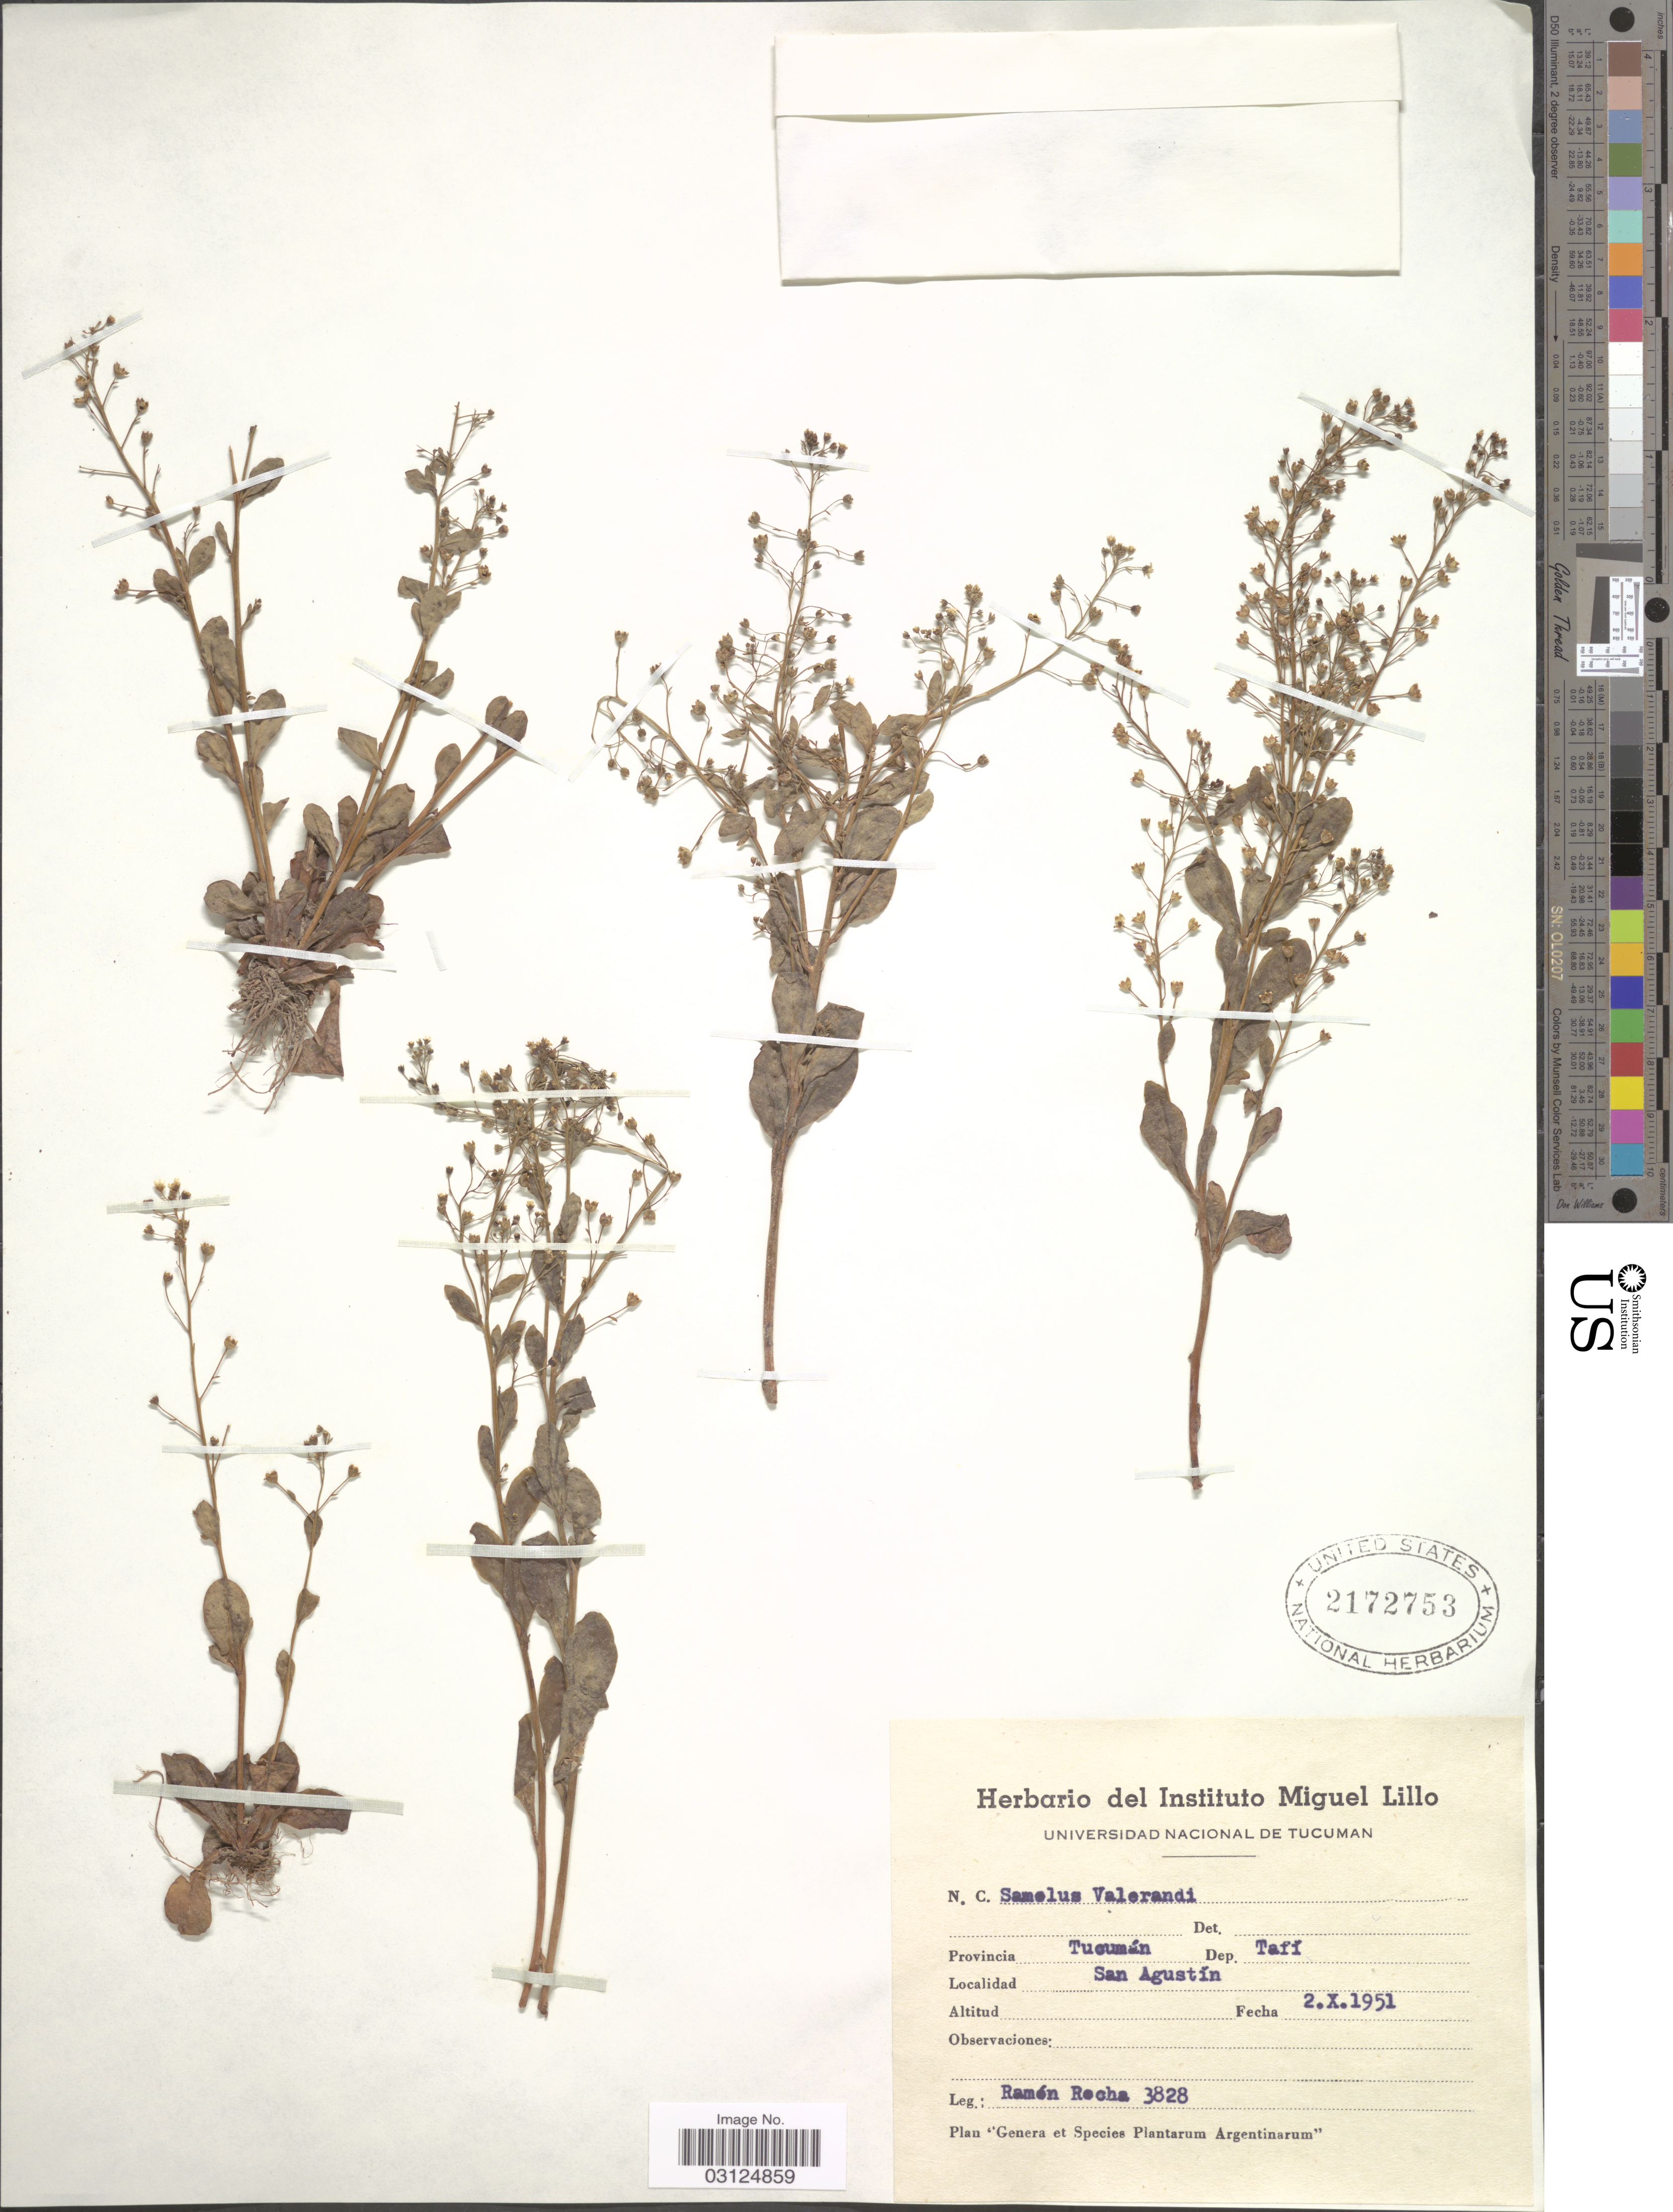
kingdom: Plantae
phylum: Tracheophyta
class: Magnoliopsida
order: Ericales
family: Primulaceae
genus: Samolus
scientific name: Samolus valerandi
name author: L.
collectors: R. Rocha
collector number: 3828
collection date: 1951-10-02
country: Argentina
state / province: Tucuman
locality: Dep. Tafí. San Agustín.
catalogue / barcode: US 2172753